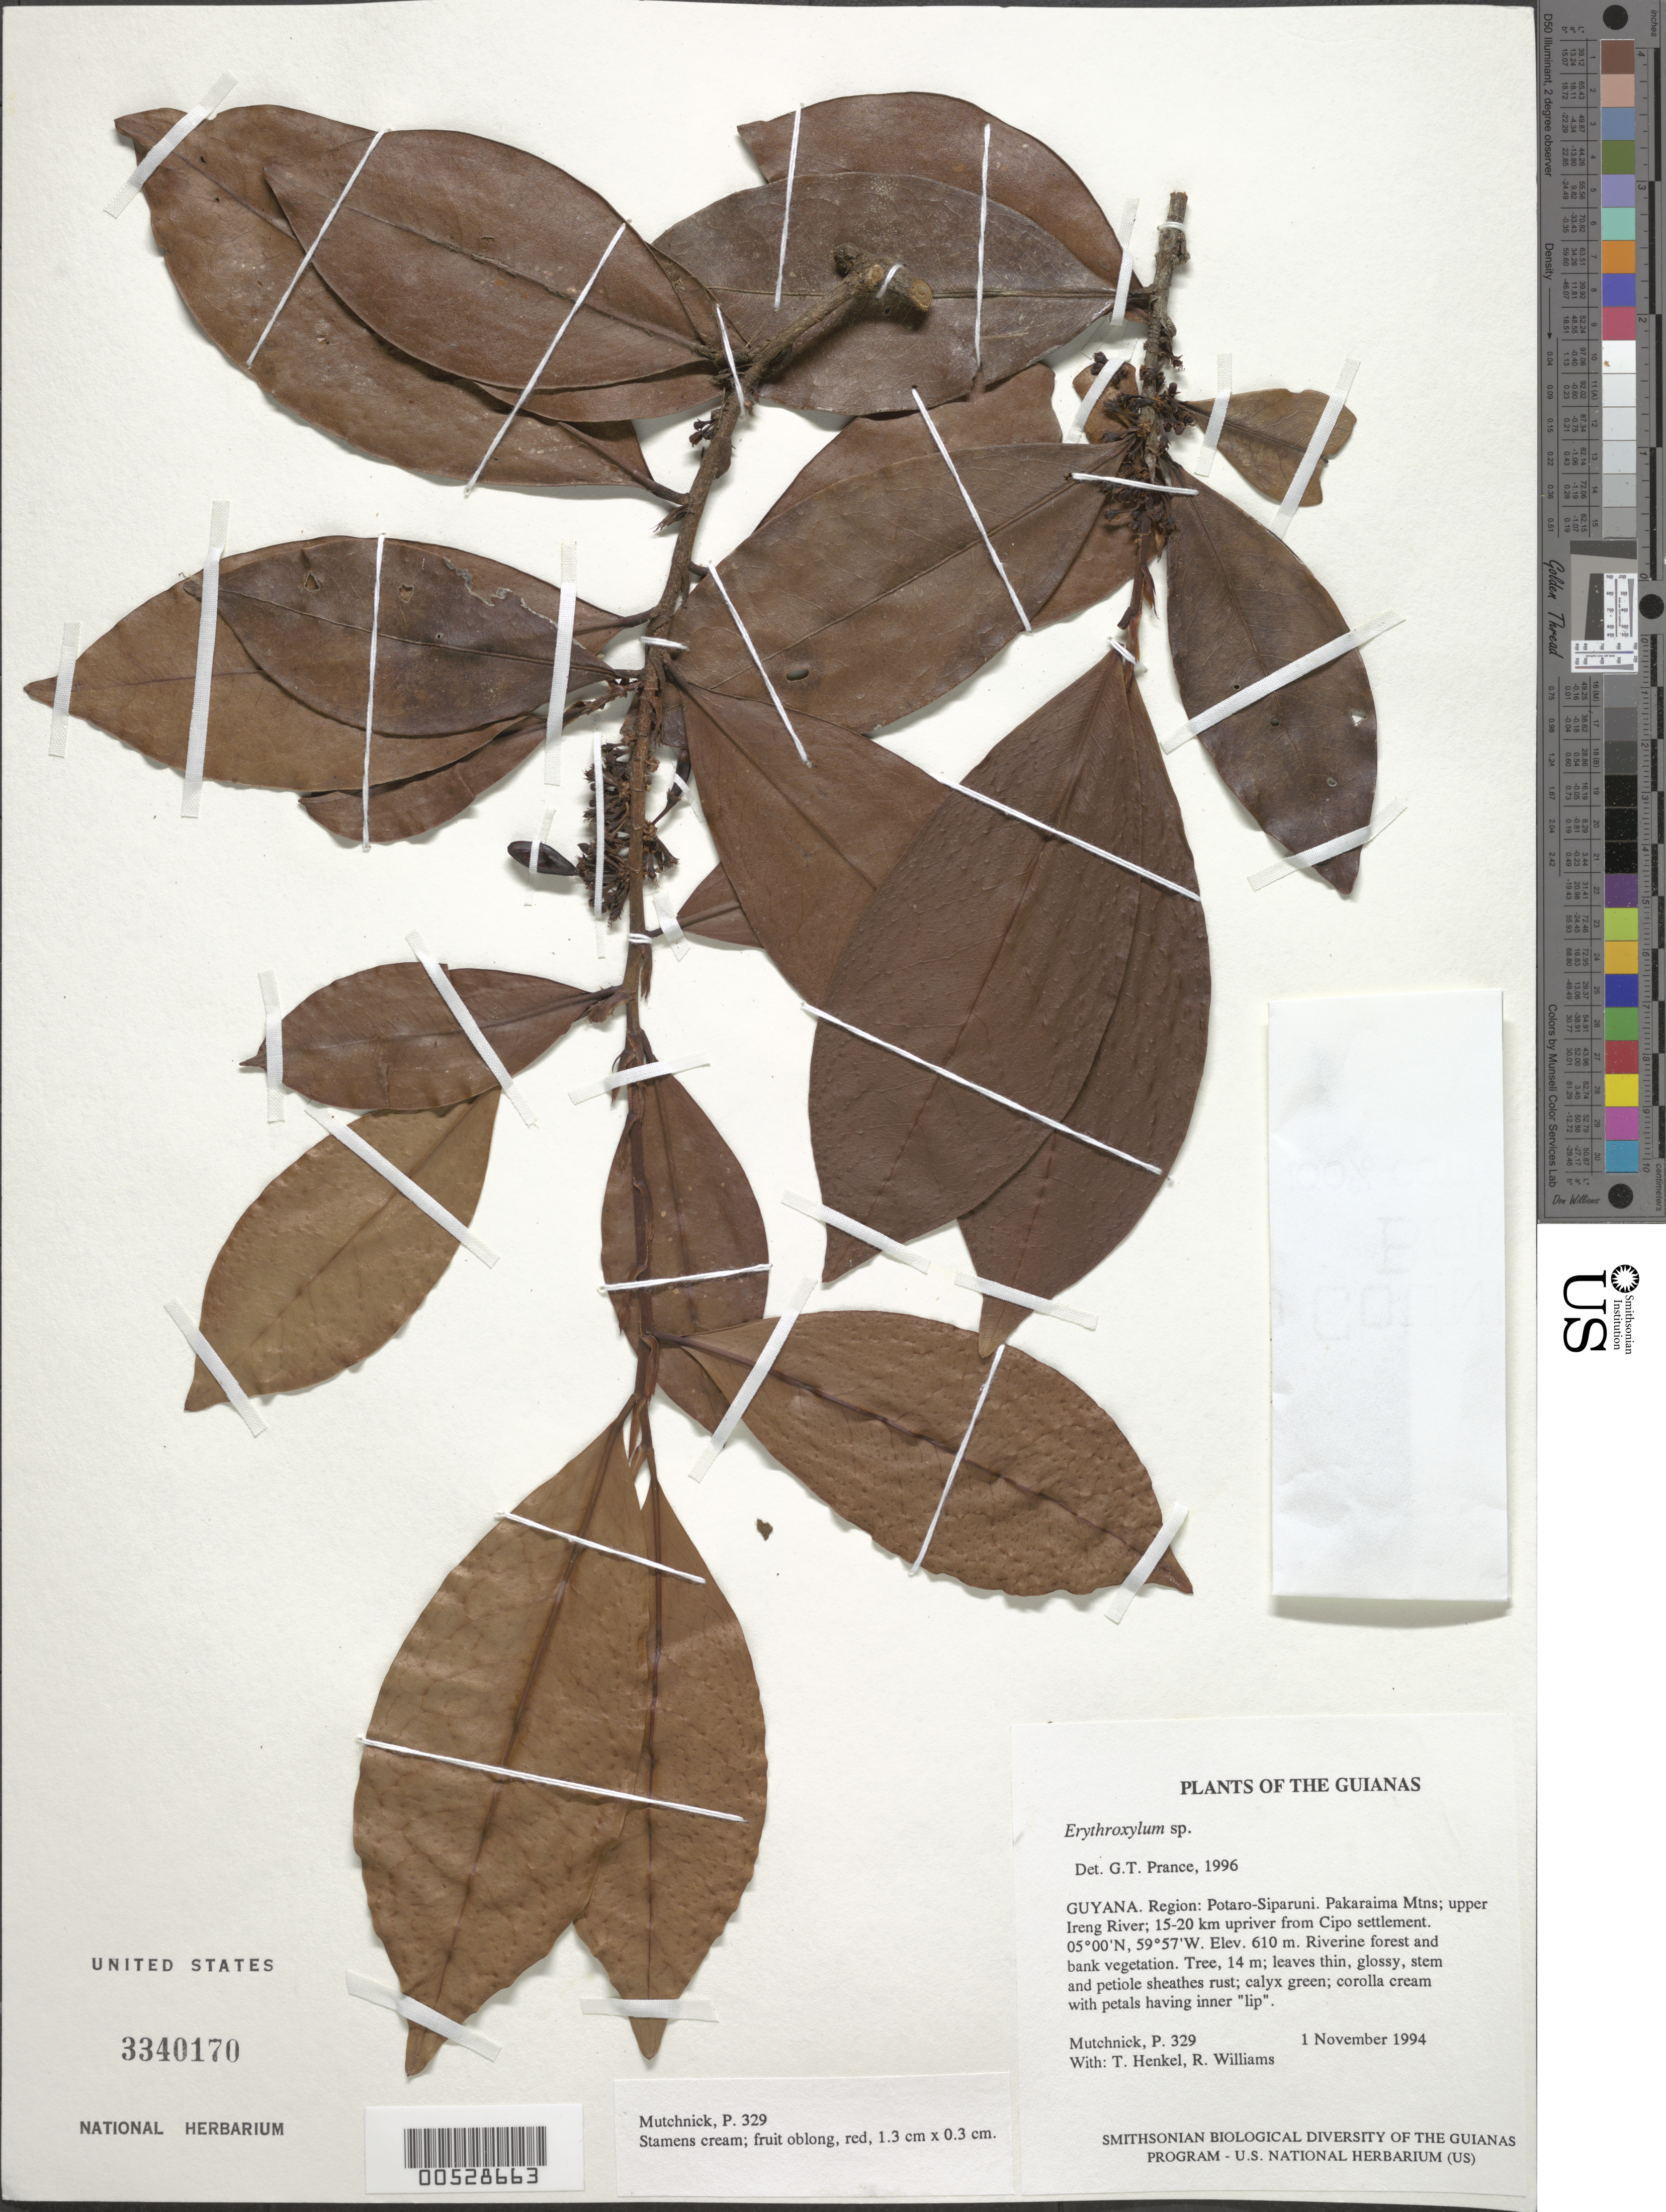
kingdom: Plantae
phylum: Tracheophyta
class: Magnoliopsida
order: Malpighiales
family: Erythroxylaceae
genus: Erythroxylum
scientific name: Erythroxylum mucronatum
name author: Benth.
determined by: Loiola, M. I. B.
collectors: P. Mutchnick, T. Henkel & R. Williams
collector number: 329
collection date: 1994-11-01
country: Guyana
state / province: Potaro-Siparuni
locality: The Guianas, Region: Potaro-Siparuni. Pakaraima Mtns; upper Ireng River; 15-20 km upriver from Cipo settlement.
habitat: Riverine forest and bank vegetation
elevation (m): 610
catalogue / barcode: US 3340170